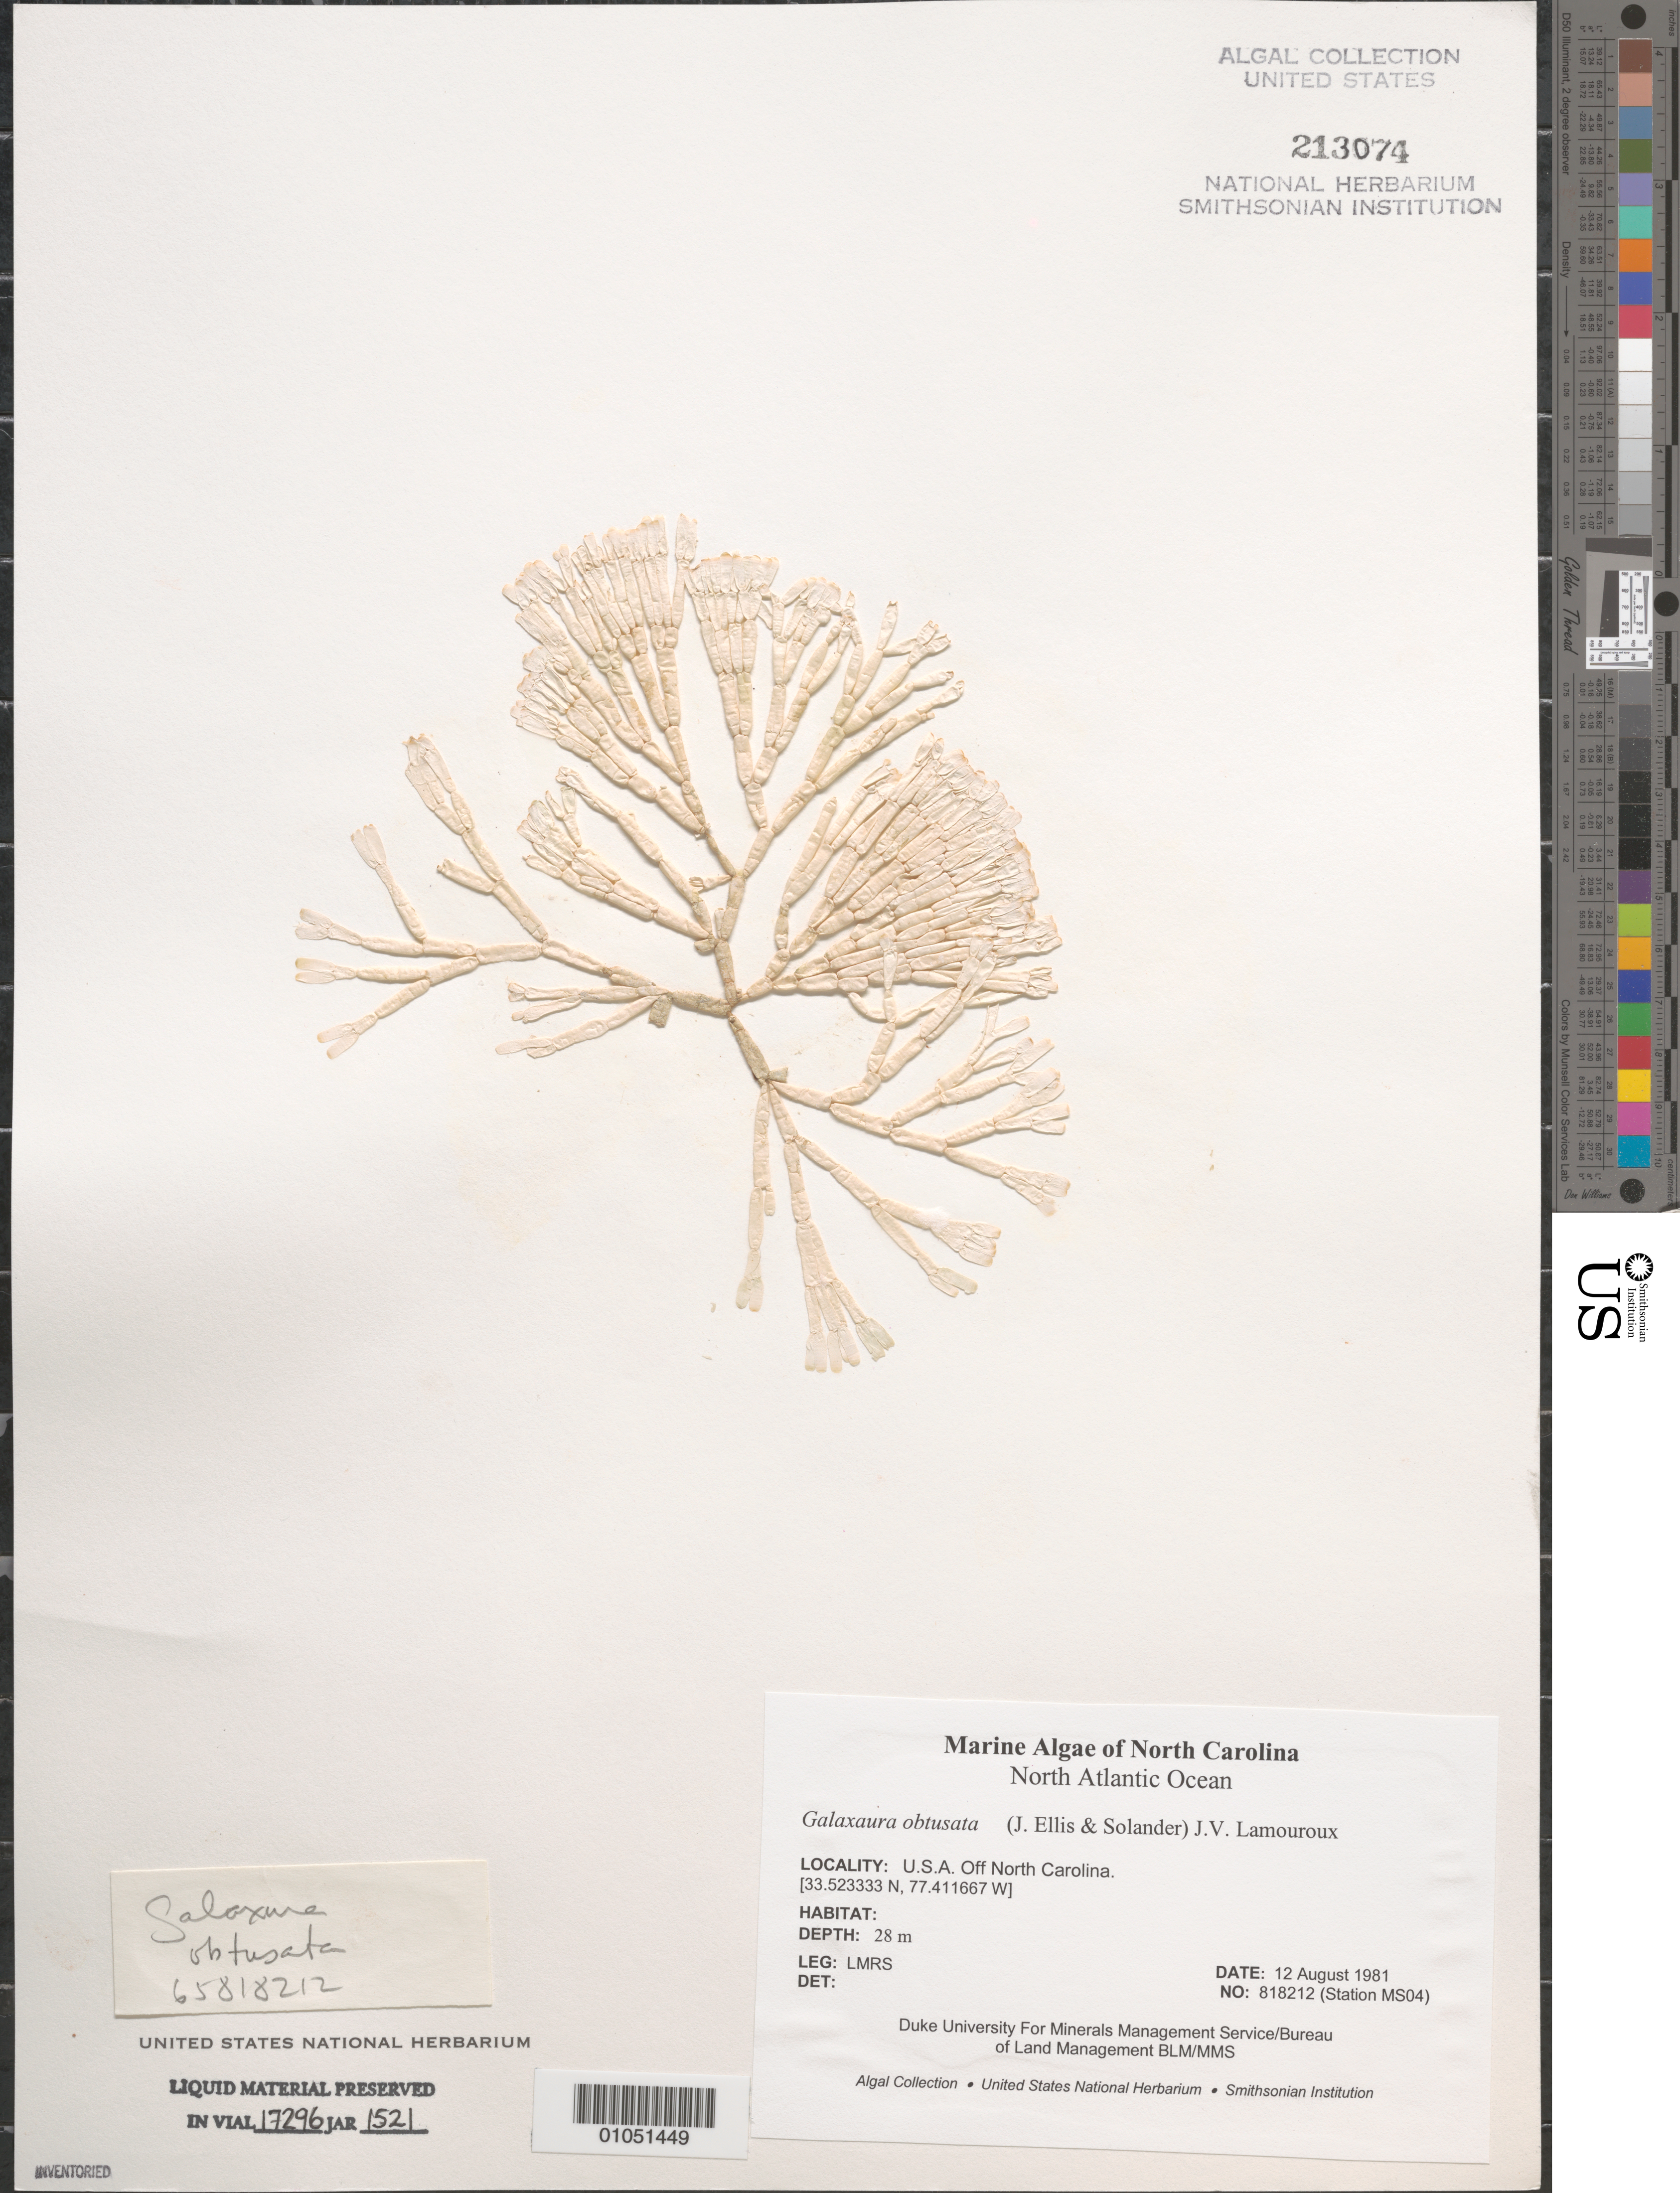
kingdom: Plantae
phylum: Rhodophyta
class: Florideophyceae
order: Nemaliales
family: Galaxauraceae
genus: Dichotomaria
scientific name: Dichotomaria obtusata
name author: (Ellis & Sol.) Lam.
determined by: Algae name updating Project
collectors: LMRS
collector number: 818212 (Station MS04)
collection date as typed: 12 Aug 1981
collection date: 1981-08-12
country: United States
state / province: North Carolina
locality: North Atlantic Ocean off North Carolina coast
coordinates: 33.523333 N; 33.523333 N, 77.411667 W; 77.4116667 W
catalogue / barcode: US 213074